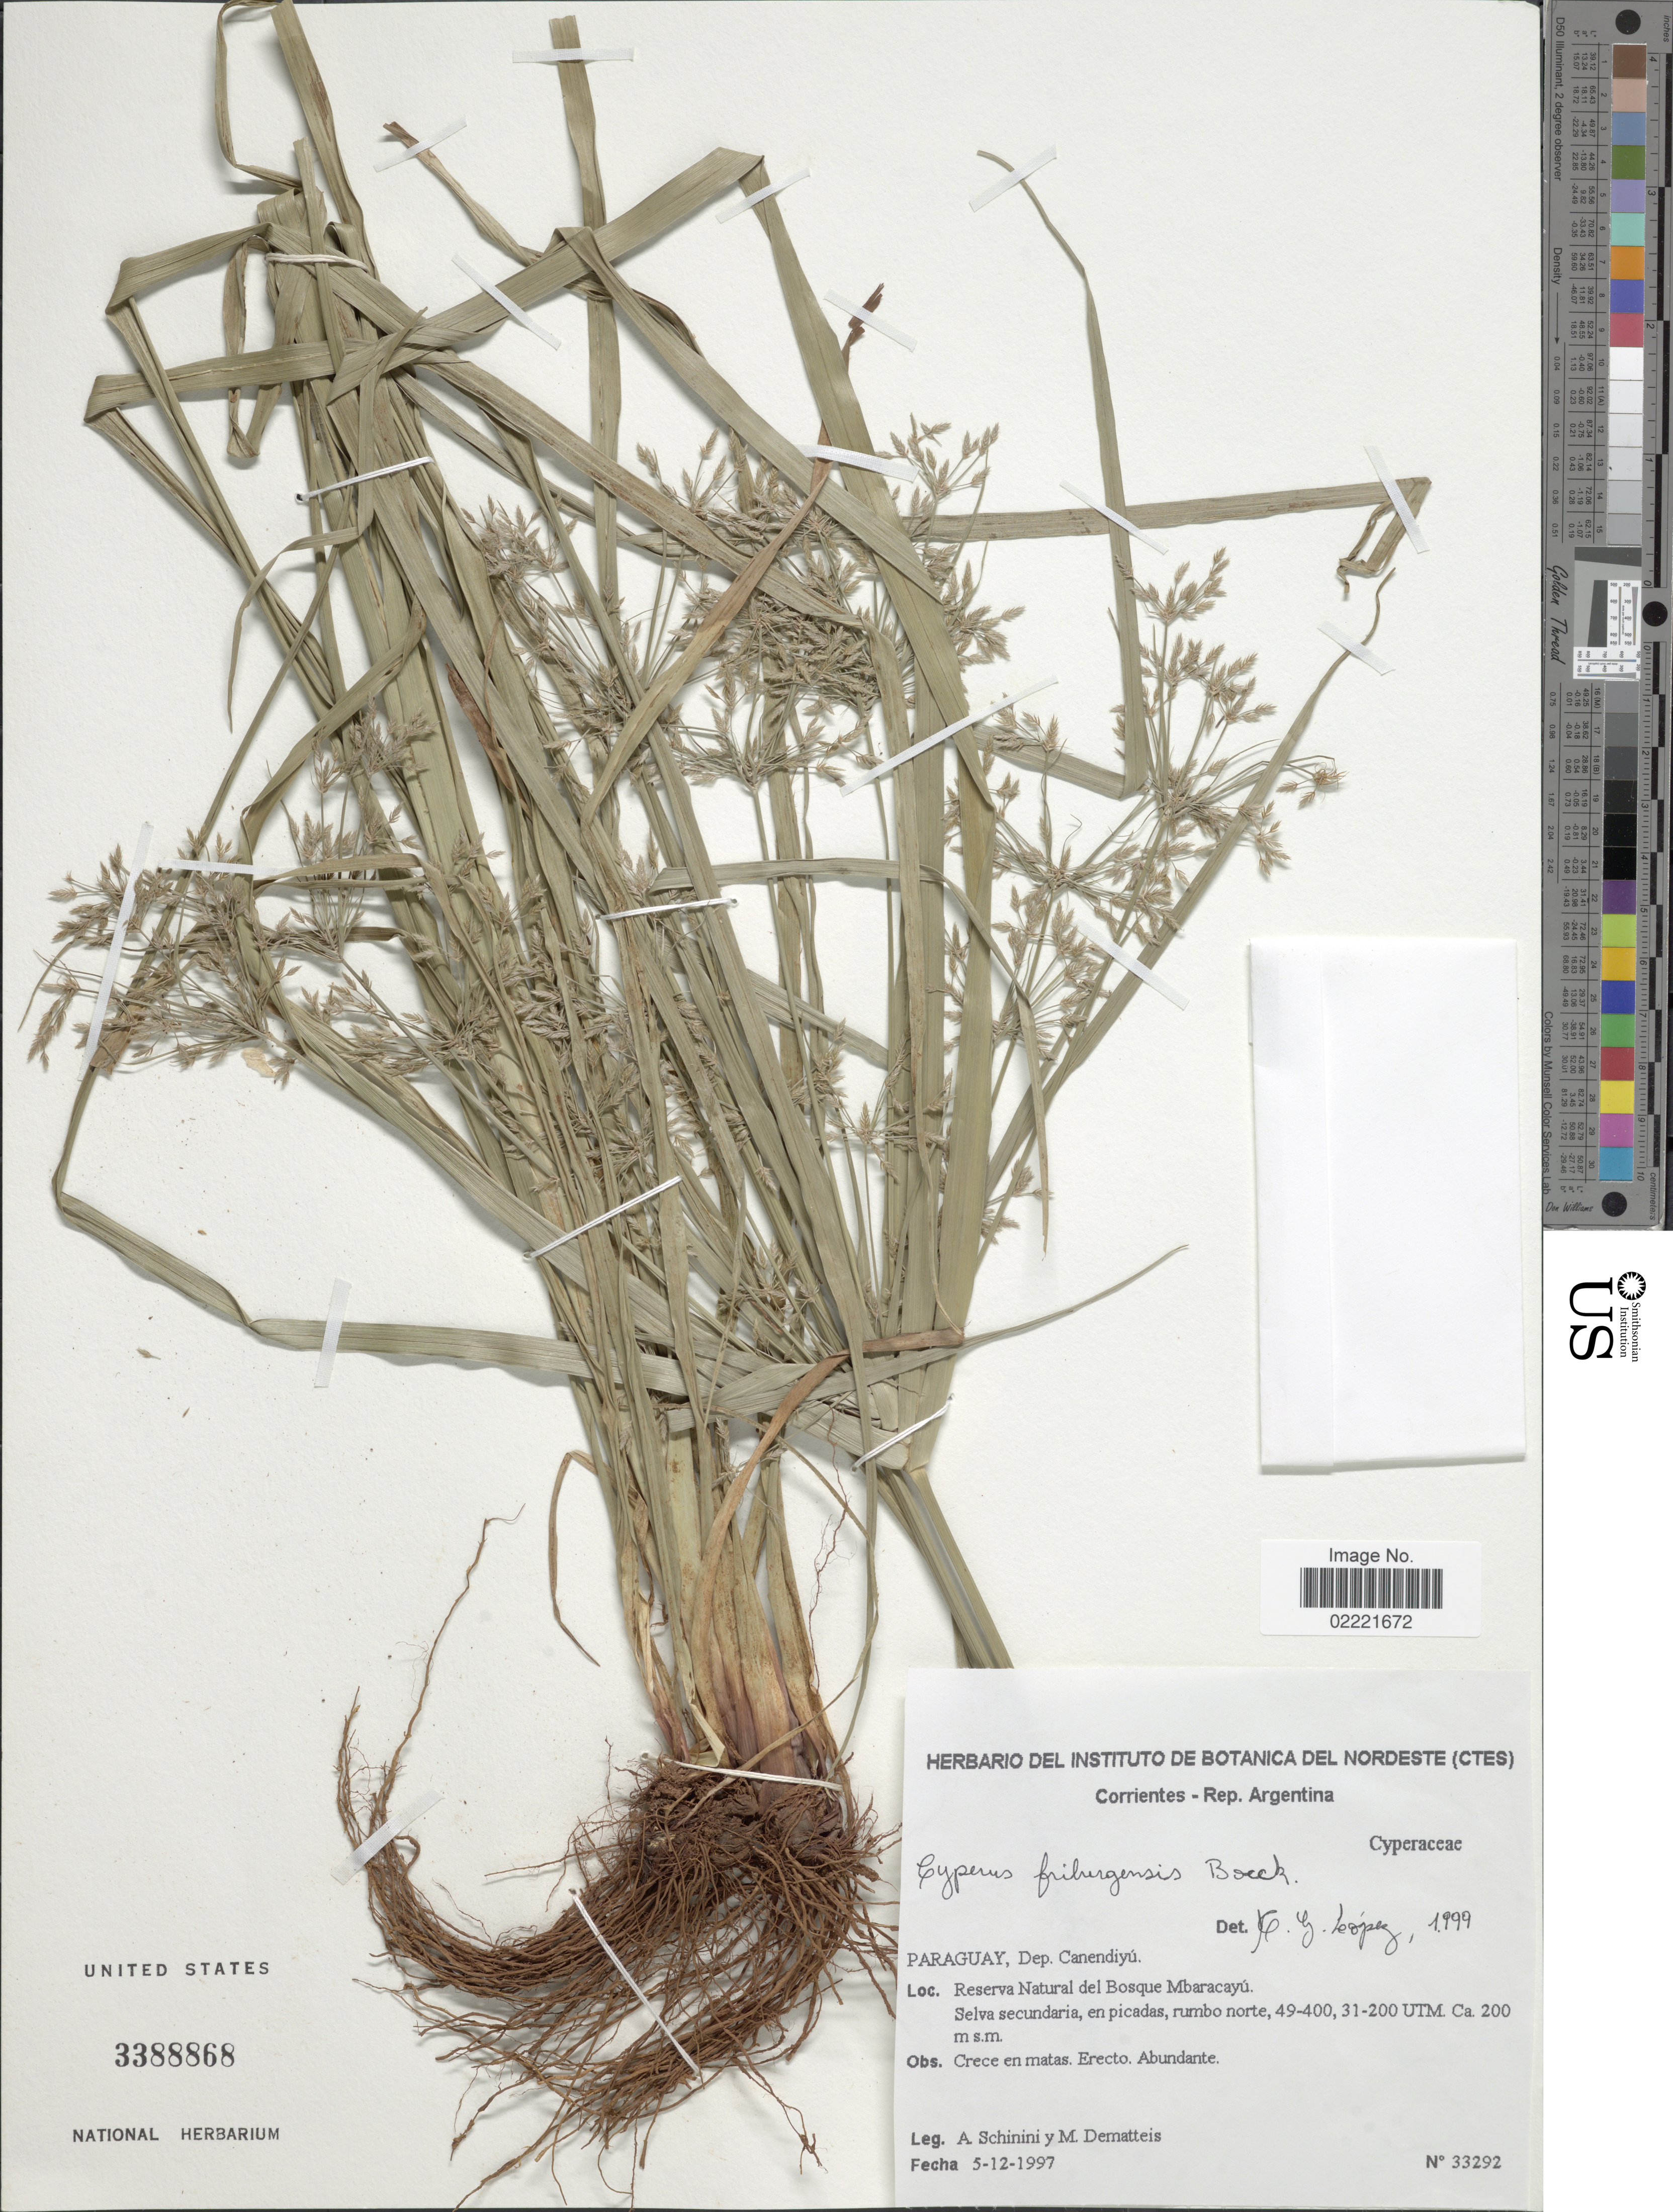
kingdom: Plantae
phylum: Tracheophyta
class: Liliopsida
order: Poales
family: Cyperaceae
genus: Cyperus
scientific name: Cyperus friburgensis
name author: Boeckeler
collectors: A. Schinini & M. Dematteis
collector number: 33292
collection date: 1997-12-05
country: Paraguay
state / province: Canindeyu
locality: Dep. Canendiyú. Reserva Natural del Bosque Mbaracayú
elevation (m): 200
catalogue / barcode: US 3388868